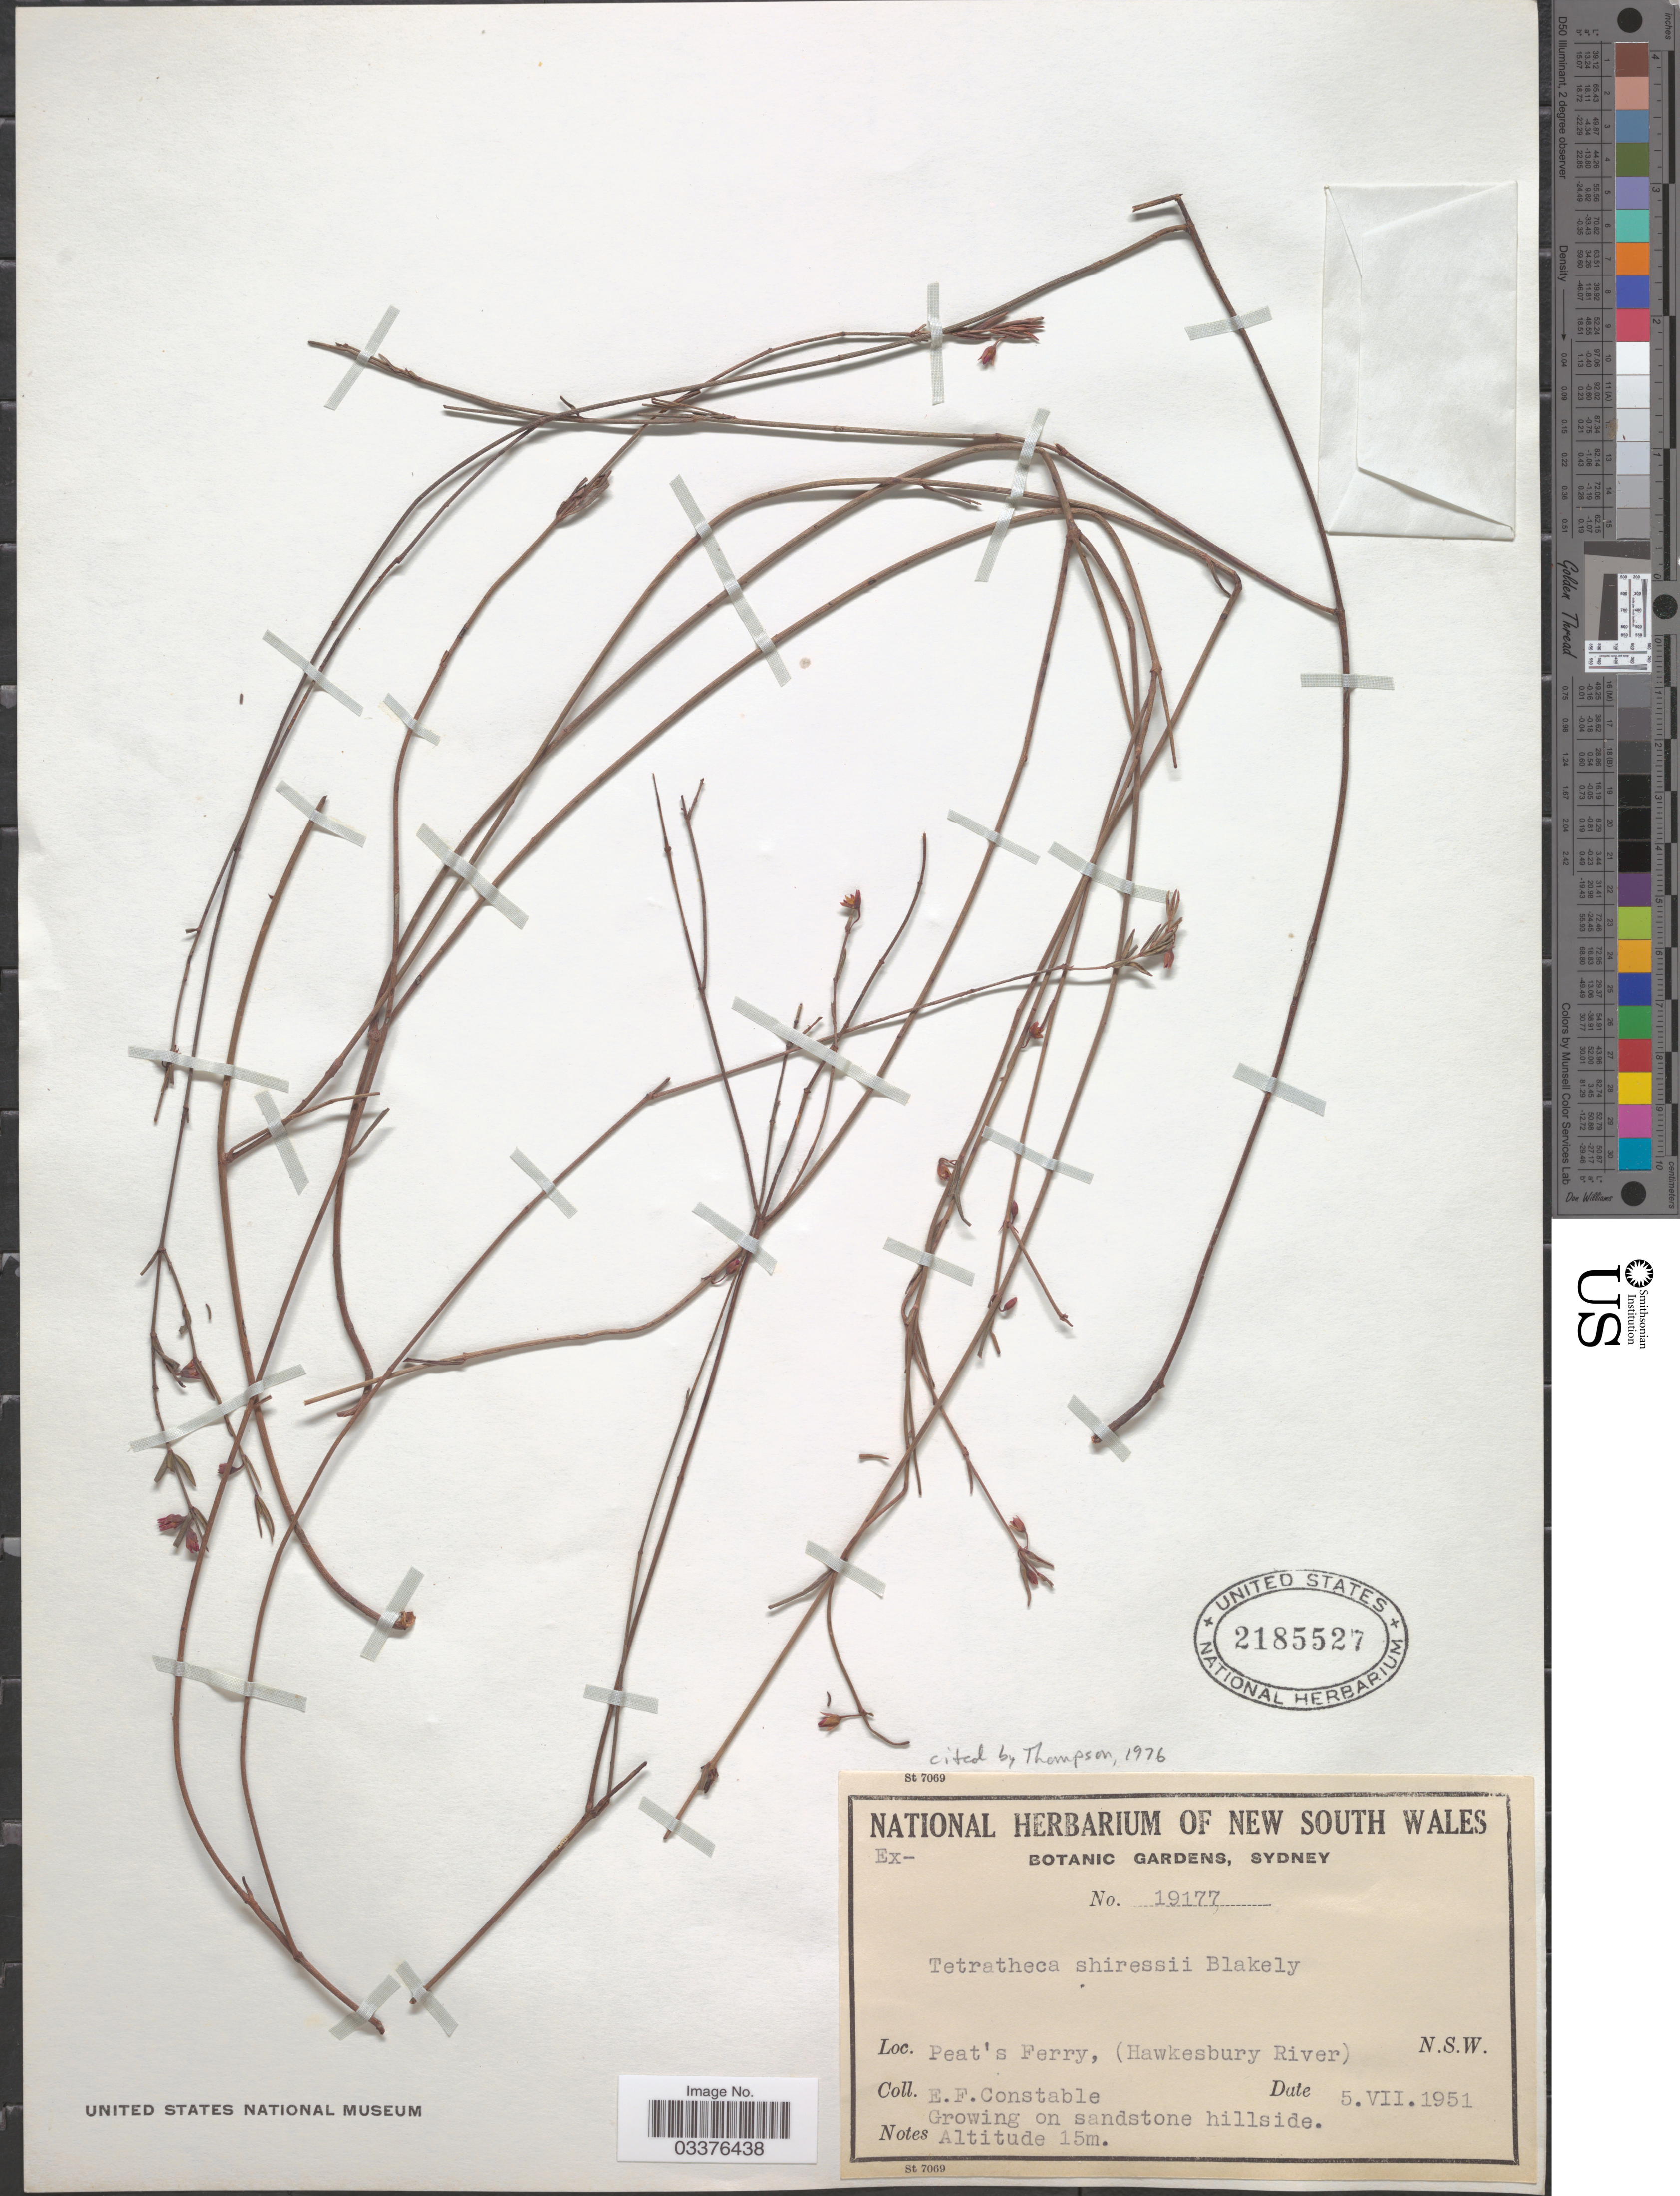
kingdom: Plantae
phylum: Tracheophyta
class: Magnoliopsida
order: Oxalidales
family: Elaeocarpaceae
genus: Tetratheca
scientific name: Tetratheca shiressii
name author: Blakely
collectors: E. F. Constable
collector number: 19177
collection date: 1951-07-05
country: Australia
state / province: New South Wales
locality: Peat's Ferry, (Hawkesbury River).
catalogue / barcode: US 2185527